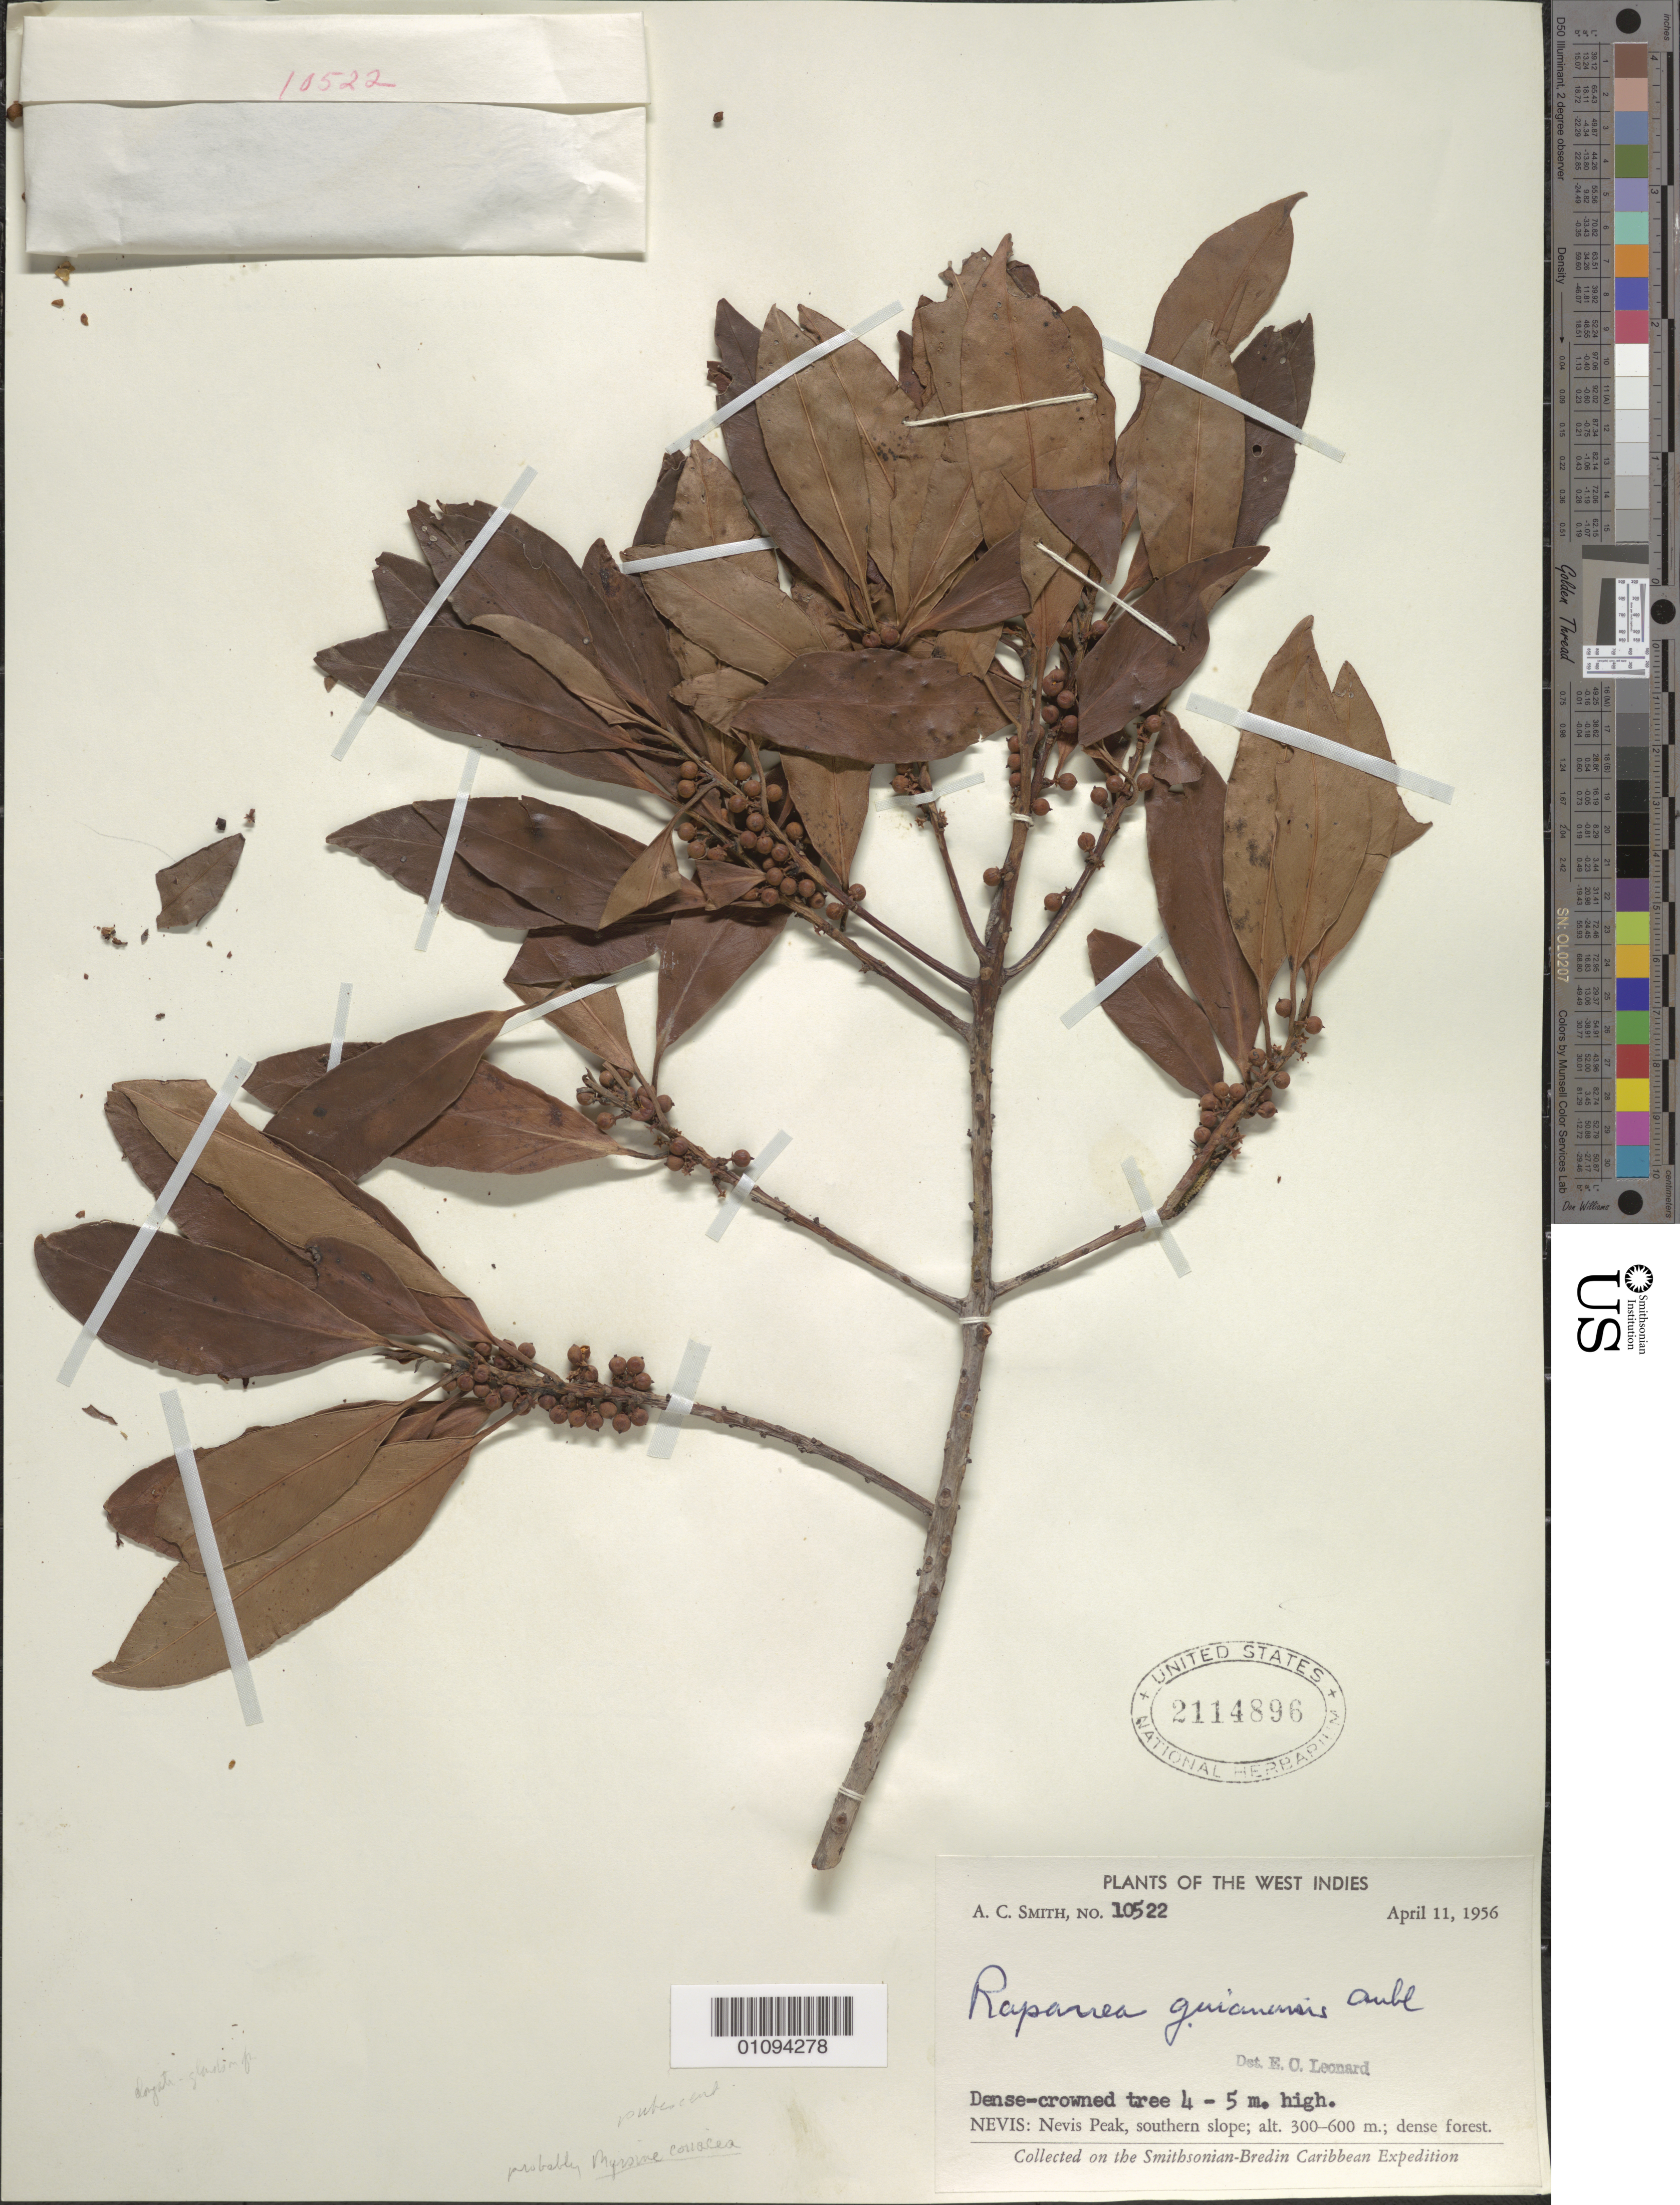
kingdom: Plantae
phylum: Tracheophyta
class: Magnoliopsida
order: Ericales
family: Primulaceae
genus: Myrsine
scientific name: Myrsine coriacea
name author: (Sw.) R. Br. ex Roem. & Schult.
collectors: A. C. Smith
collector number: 10522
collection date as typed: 11 Apr 1956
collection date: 1956-04-11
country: St. Christopher-Nevis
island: Nevis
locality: Nevis Peak, S. slope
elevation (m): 300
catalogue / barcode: US 2114896